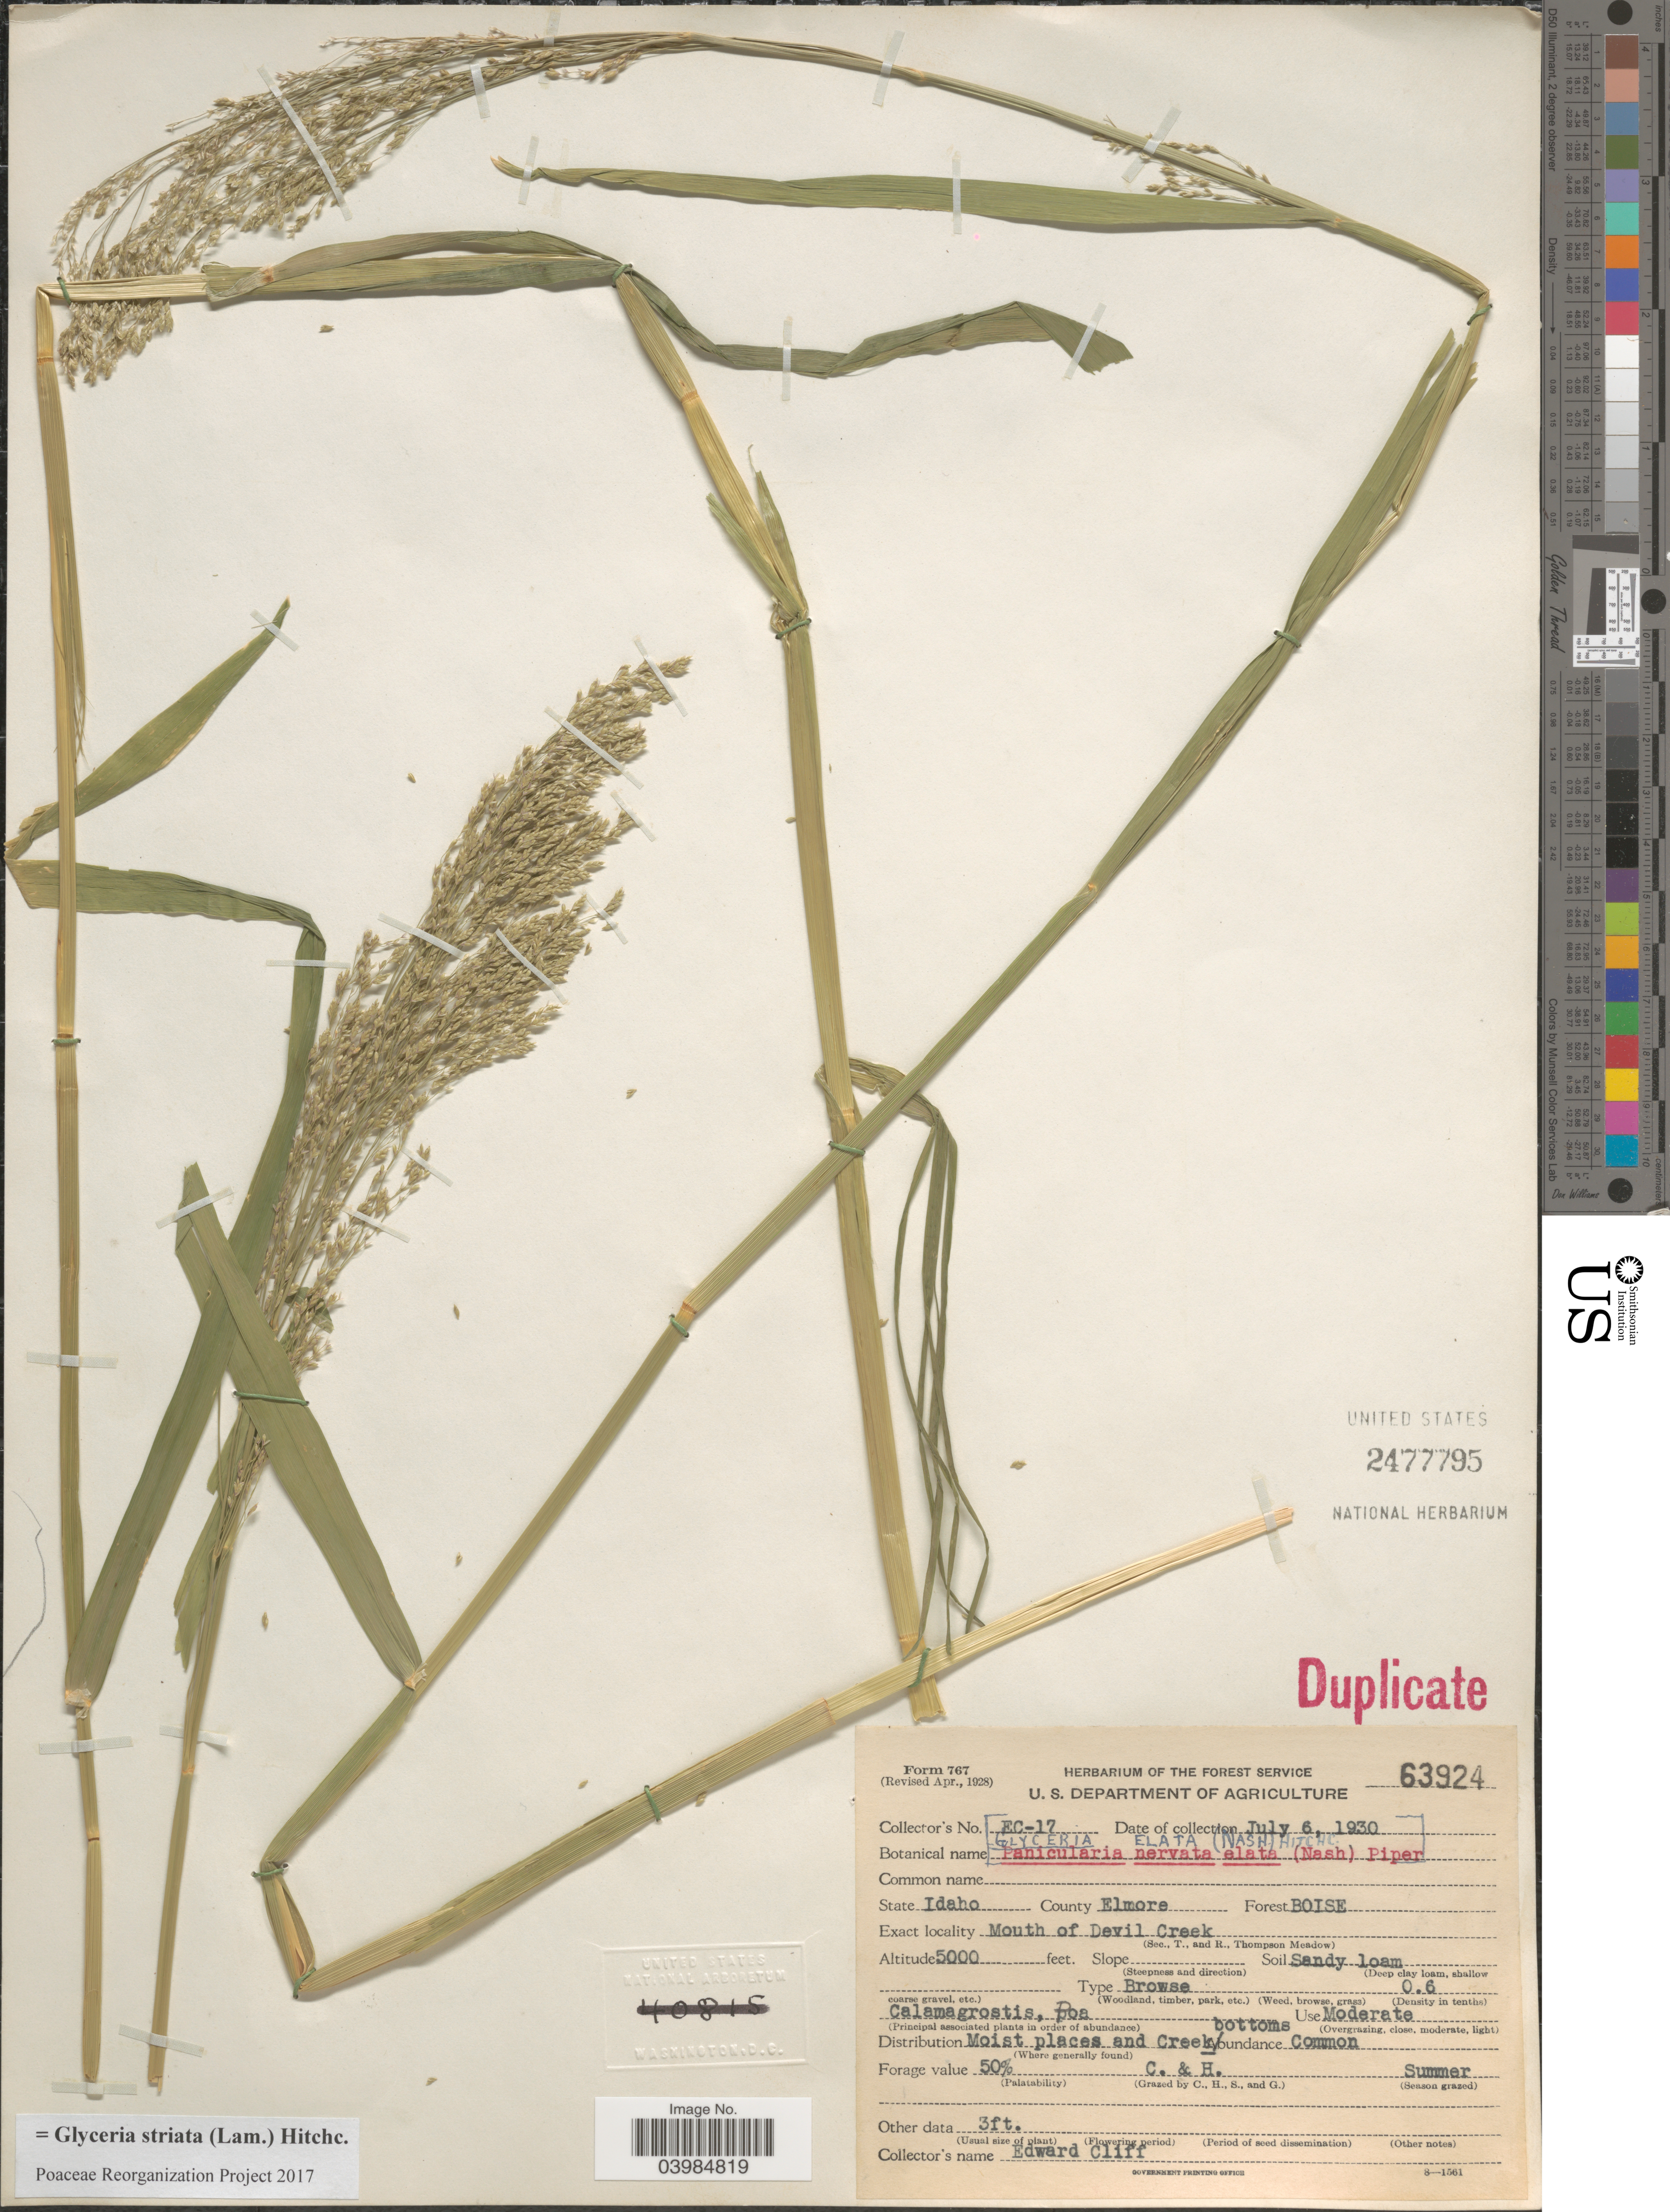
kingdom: Plantae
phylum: Tracheophyta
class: Liliopsida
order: Poales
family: Poaceae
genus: Glyceria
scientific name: Glyceria striata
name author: (Lam.) Hitchc.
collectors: E. Cliff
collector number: EC17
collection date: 1930-07-06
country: United States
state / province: Idaho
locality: County Elmore. Forest Boise. Mouth of Devil Creek.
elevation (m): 1524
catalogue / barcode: US 2477795